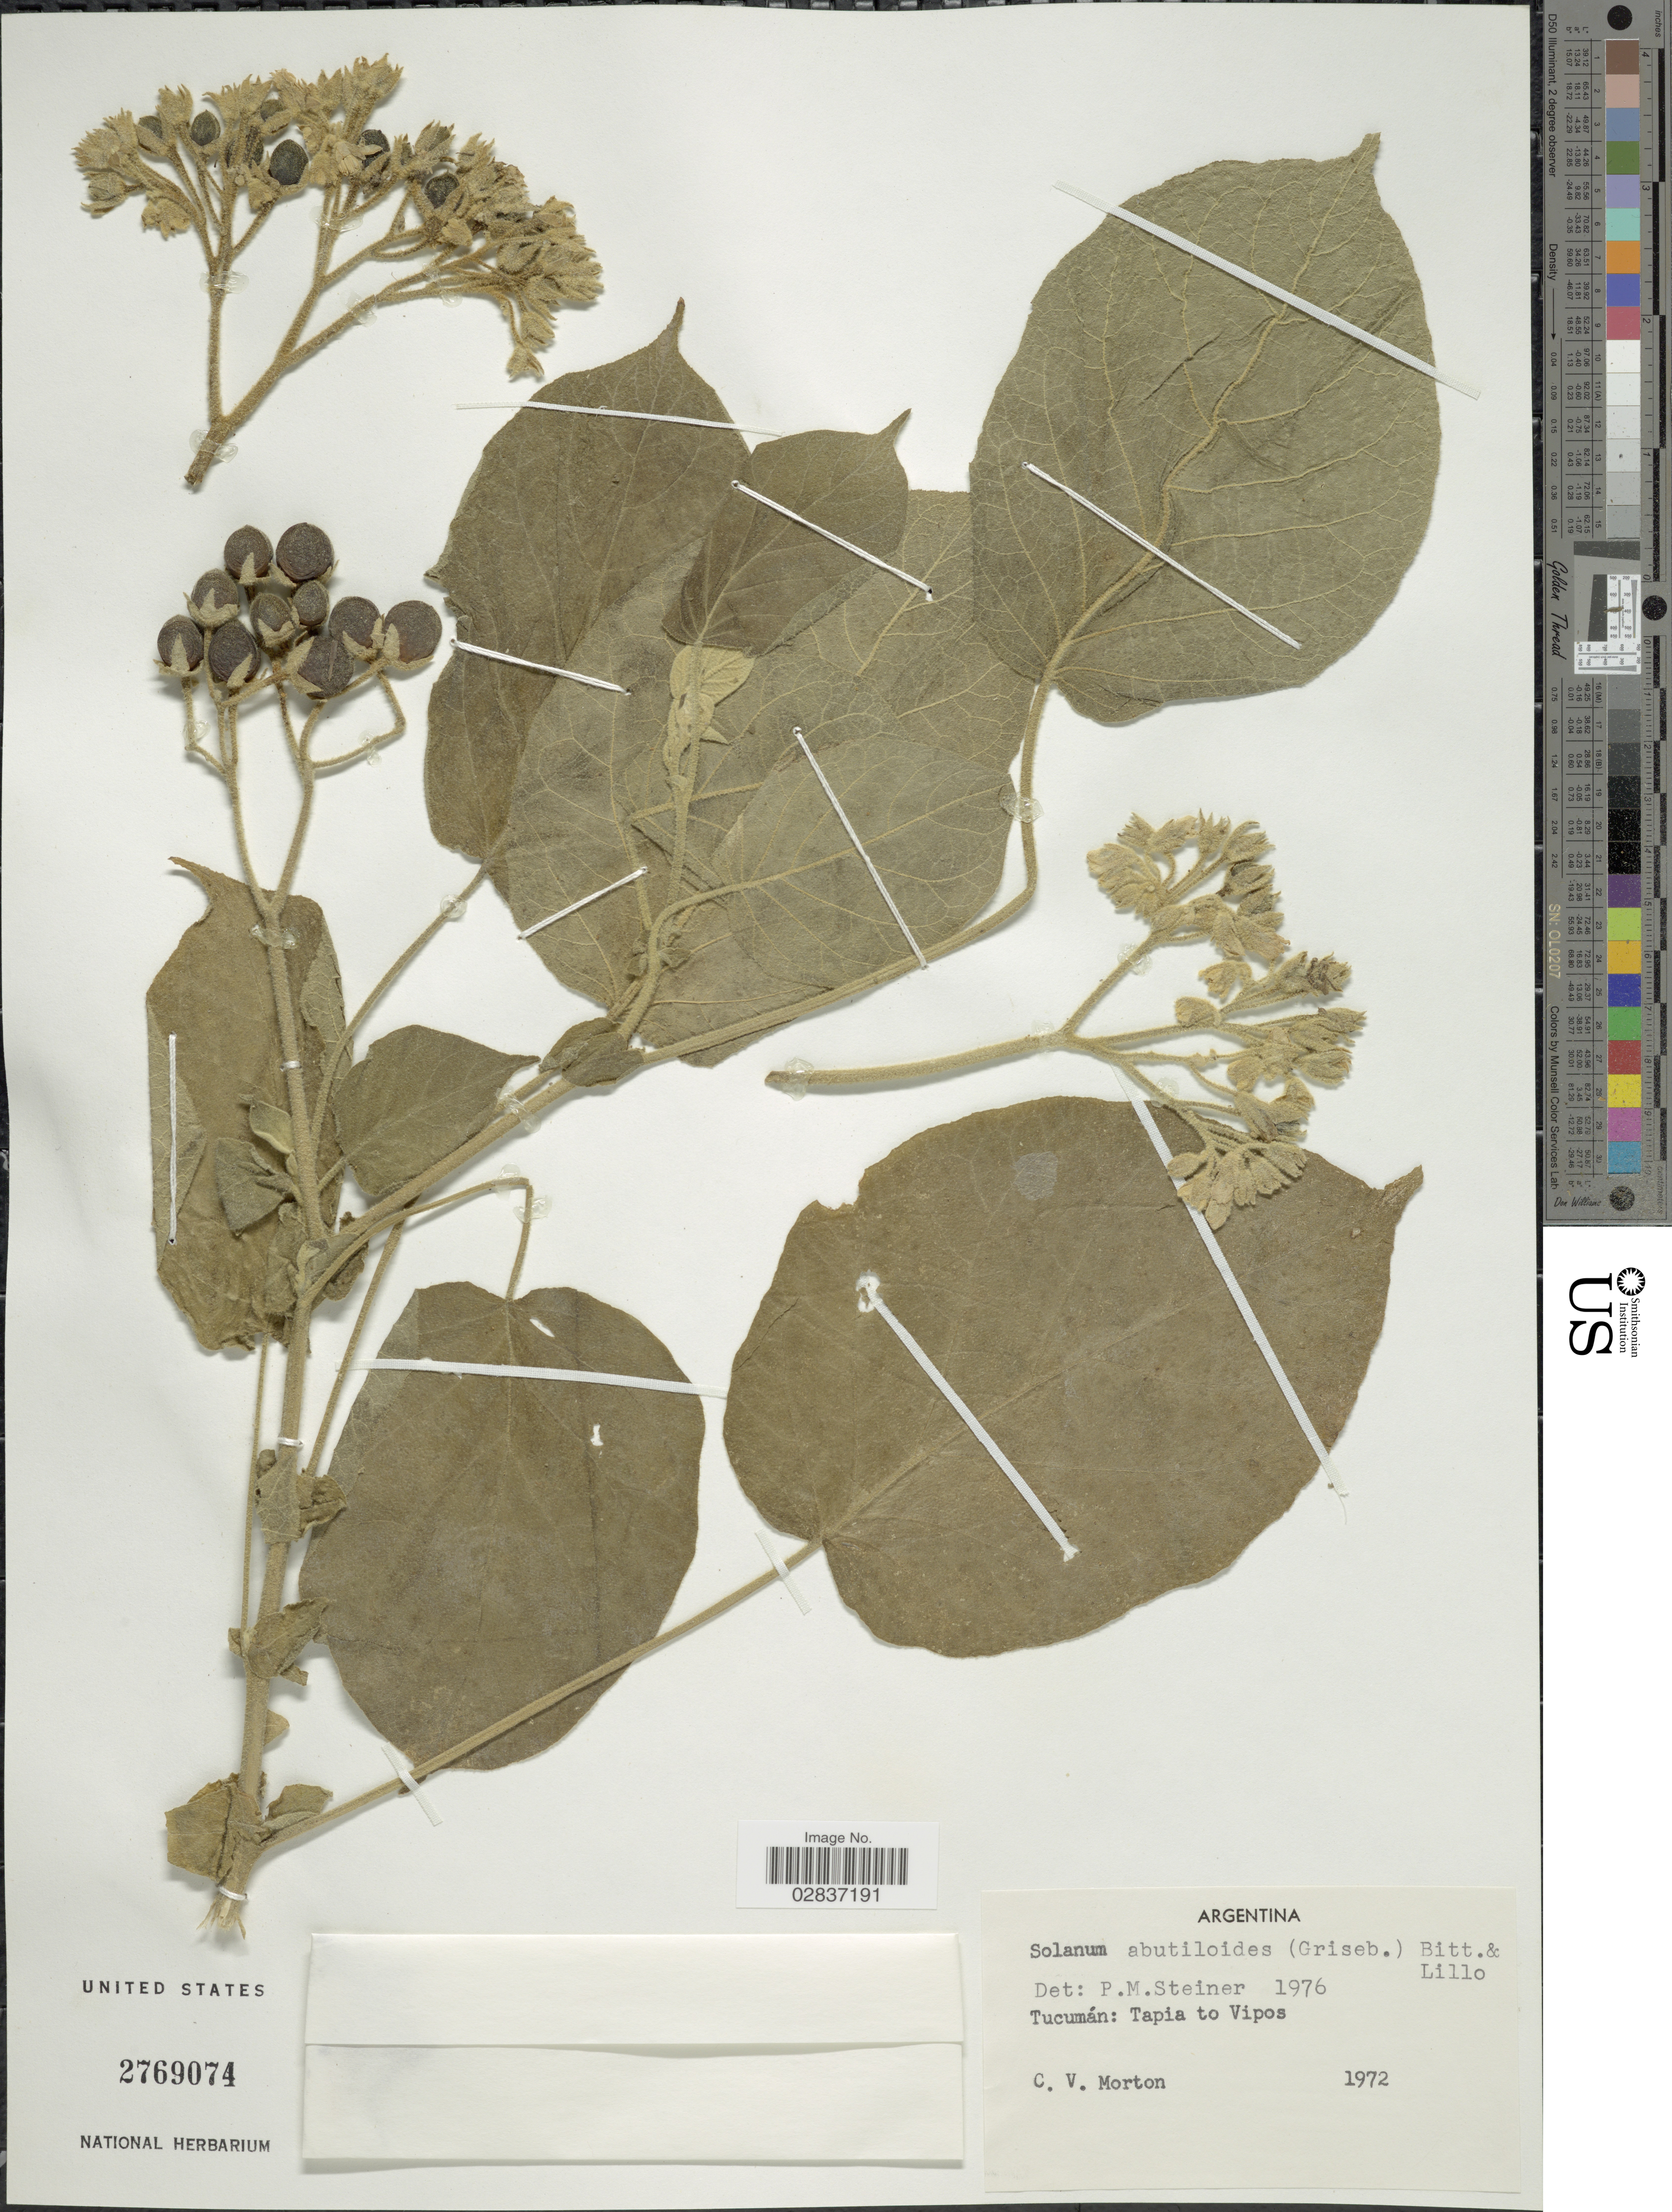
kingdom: Plantae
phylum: Tracheophyta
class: Magnoliopsida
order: Solanales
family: Solanaceae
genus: Solanum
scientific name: Solanum abutiloides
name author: (Griseb.) Bitter & Lillo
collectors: C. V. Morton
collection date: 1972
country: Argentina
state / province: Tucuman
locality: Tapia to Vipos.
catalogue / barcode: US 2769074